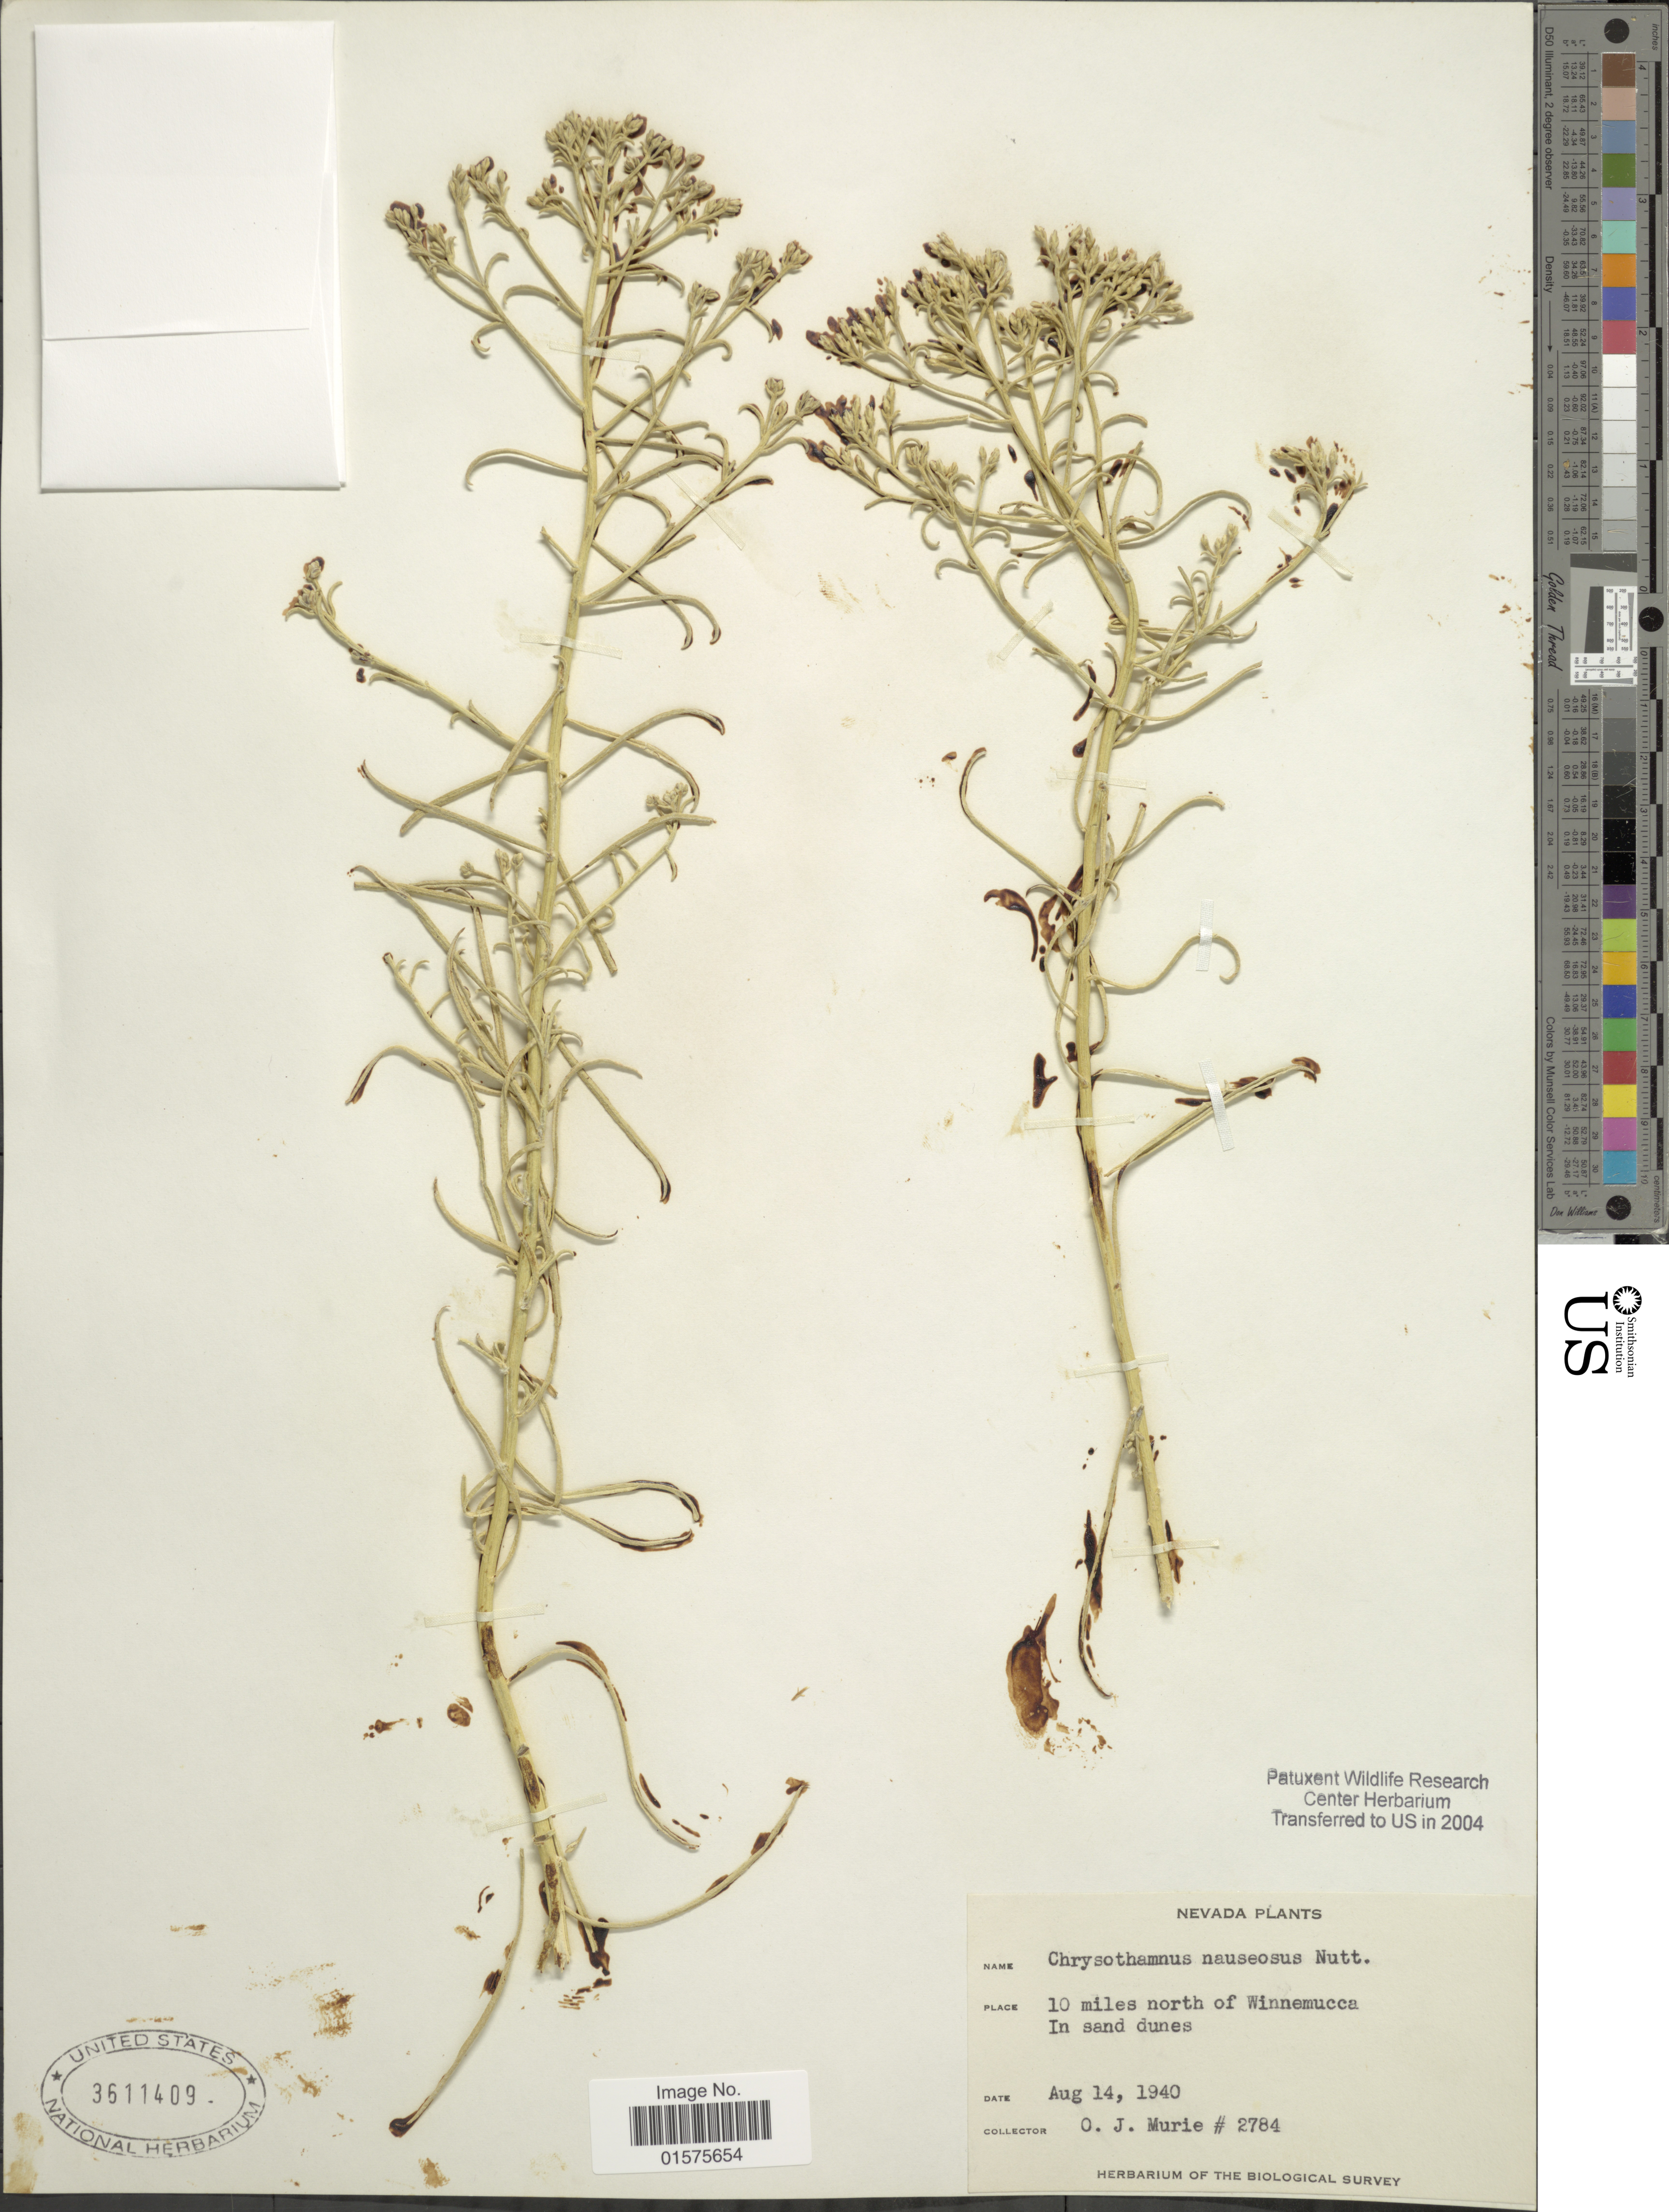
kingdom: Plantae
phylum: Tracheophyta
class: Magnoliopsida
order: Asterales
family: Asteraceae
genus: Ericameria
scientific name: Ericameria nauseosa var. speciosa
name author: (Nutt.) G.L. Nesom & G.I. Baird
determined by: Urbatsch, Lowell E., Curator (LSU), Louisiana State University (UNITED STATES)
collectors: O. Murie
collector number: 2784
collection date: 1940-08-14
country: United States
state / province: Nevada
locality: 10 miles north of Winnemucca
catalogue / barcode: US 3611409